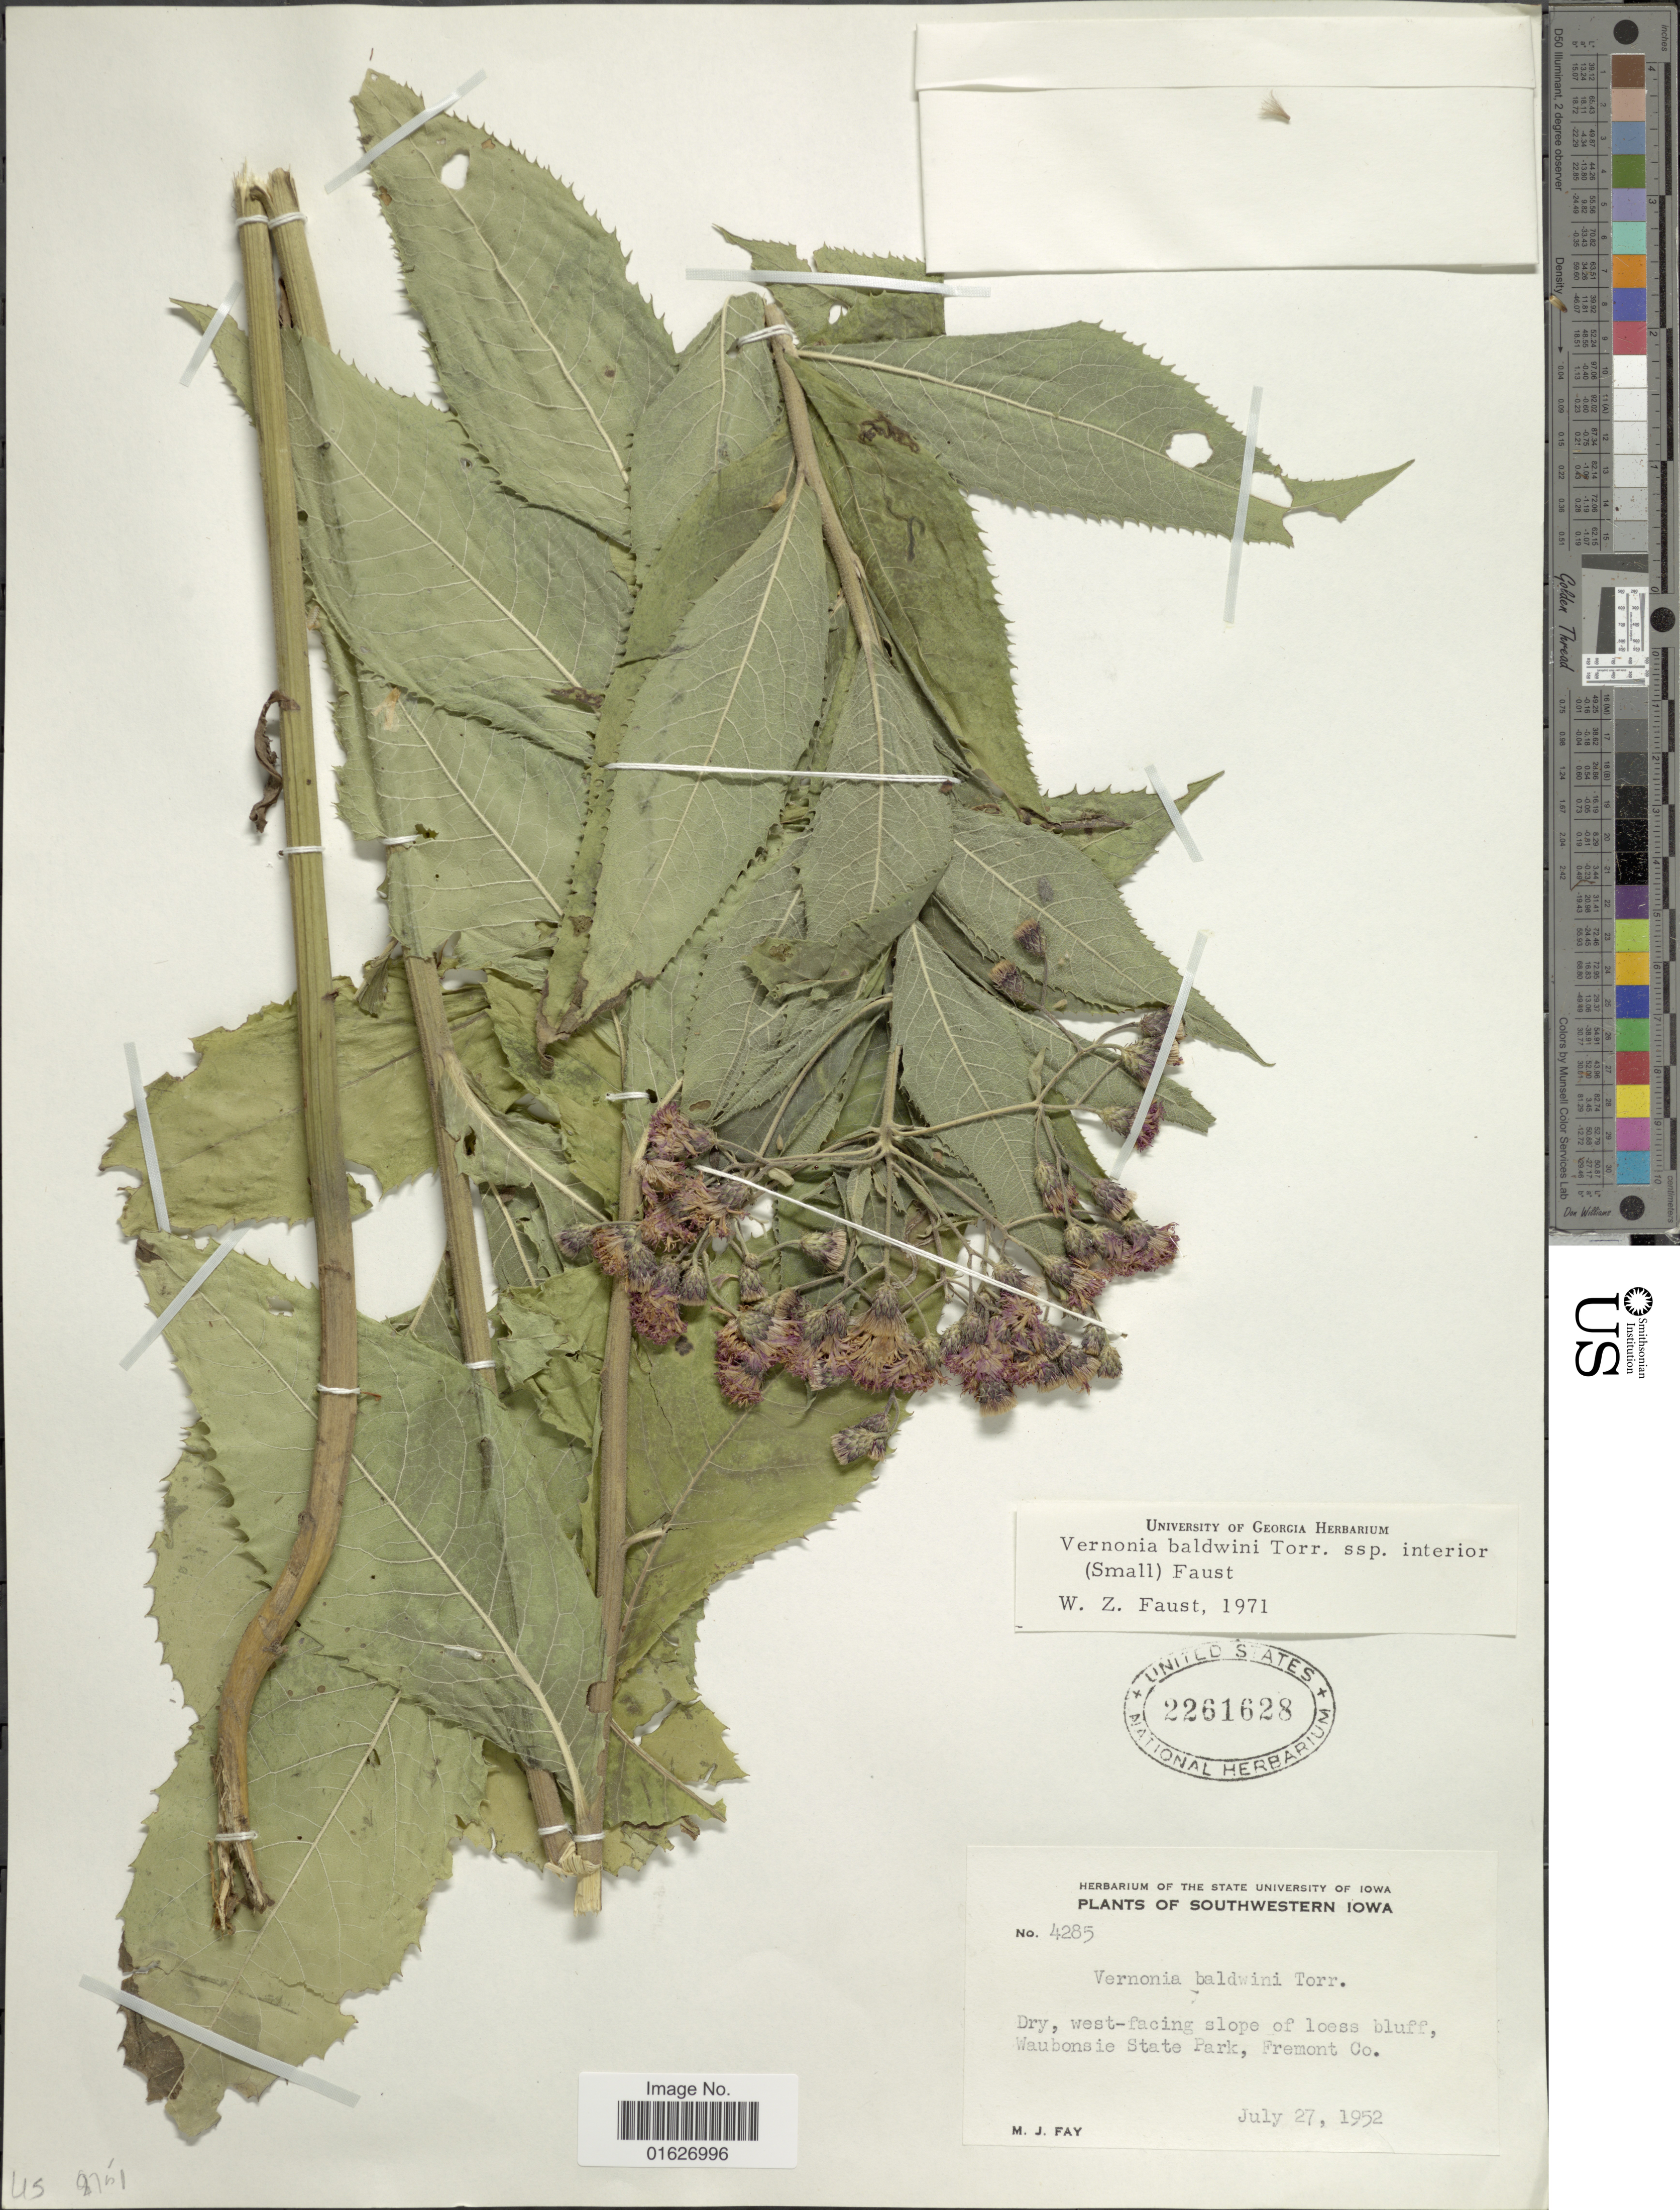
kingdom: Plantae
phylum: Tracheophyta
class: Magnoliopsida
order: Asterales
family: Asteraceae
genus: Vernonia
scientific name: Vernonia baldwinii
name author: Torr.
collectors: M. Fay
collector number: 4285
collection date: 1952-07-27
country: United States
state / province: Iowa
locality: Waubonsie State Park, southwestern Iowa, west-facing slope of loess bluff, Fremont Co.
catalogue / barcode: US 2261628